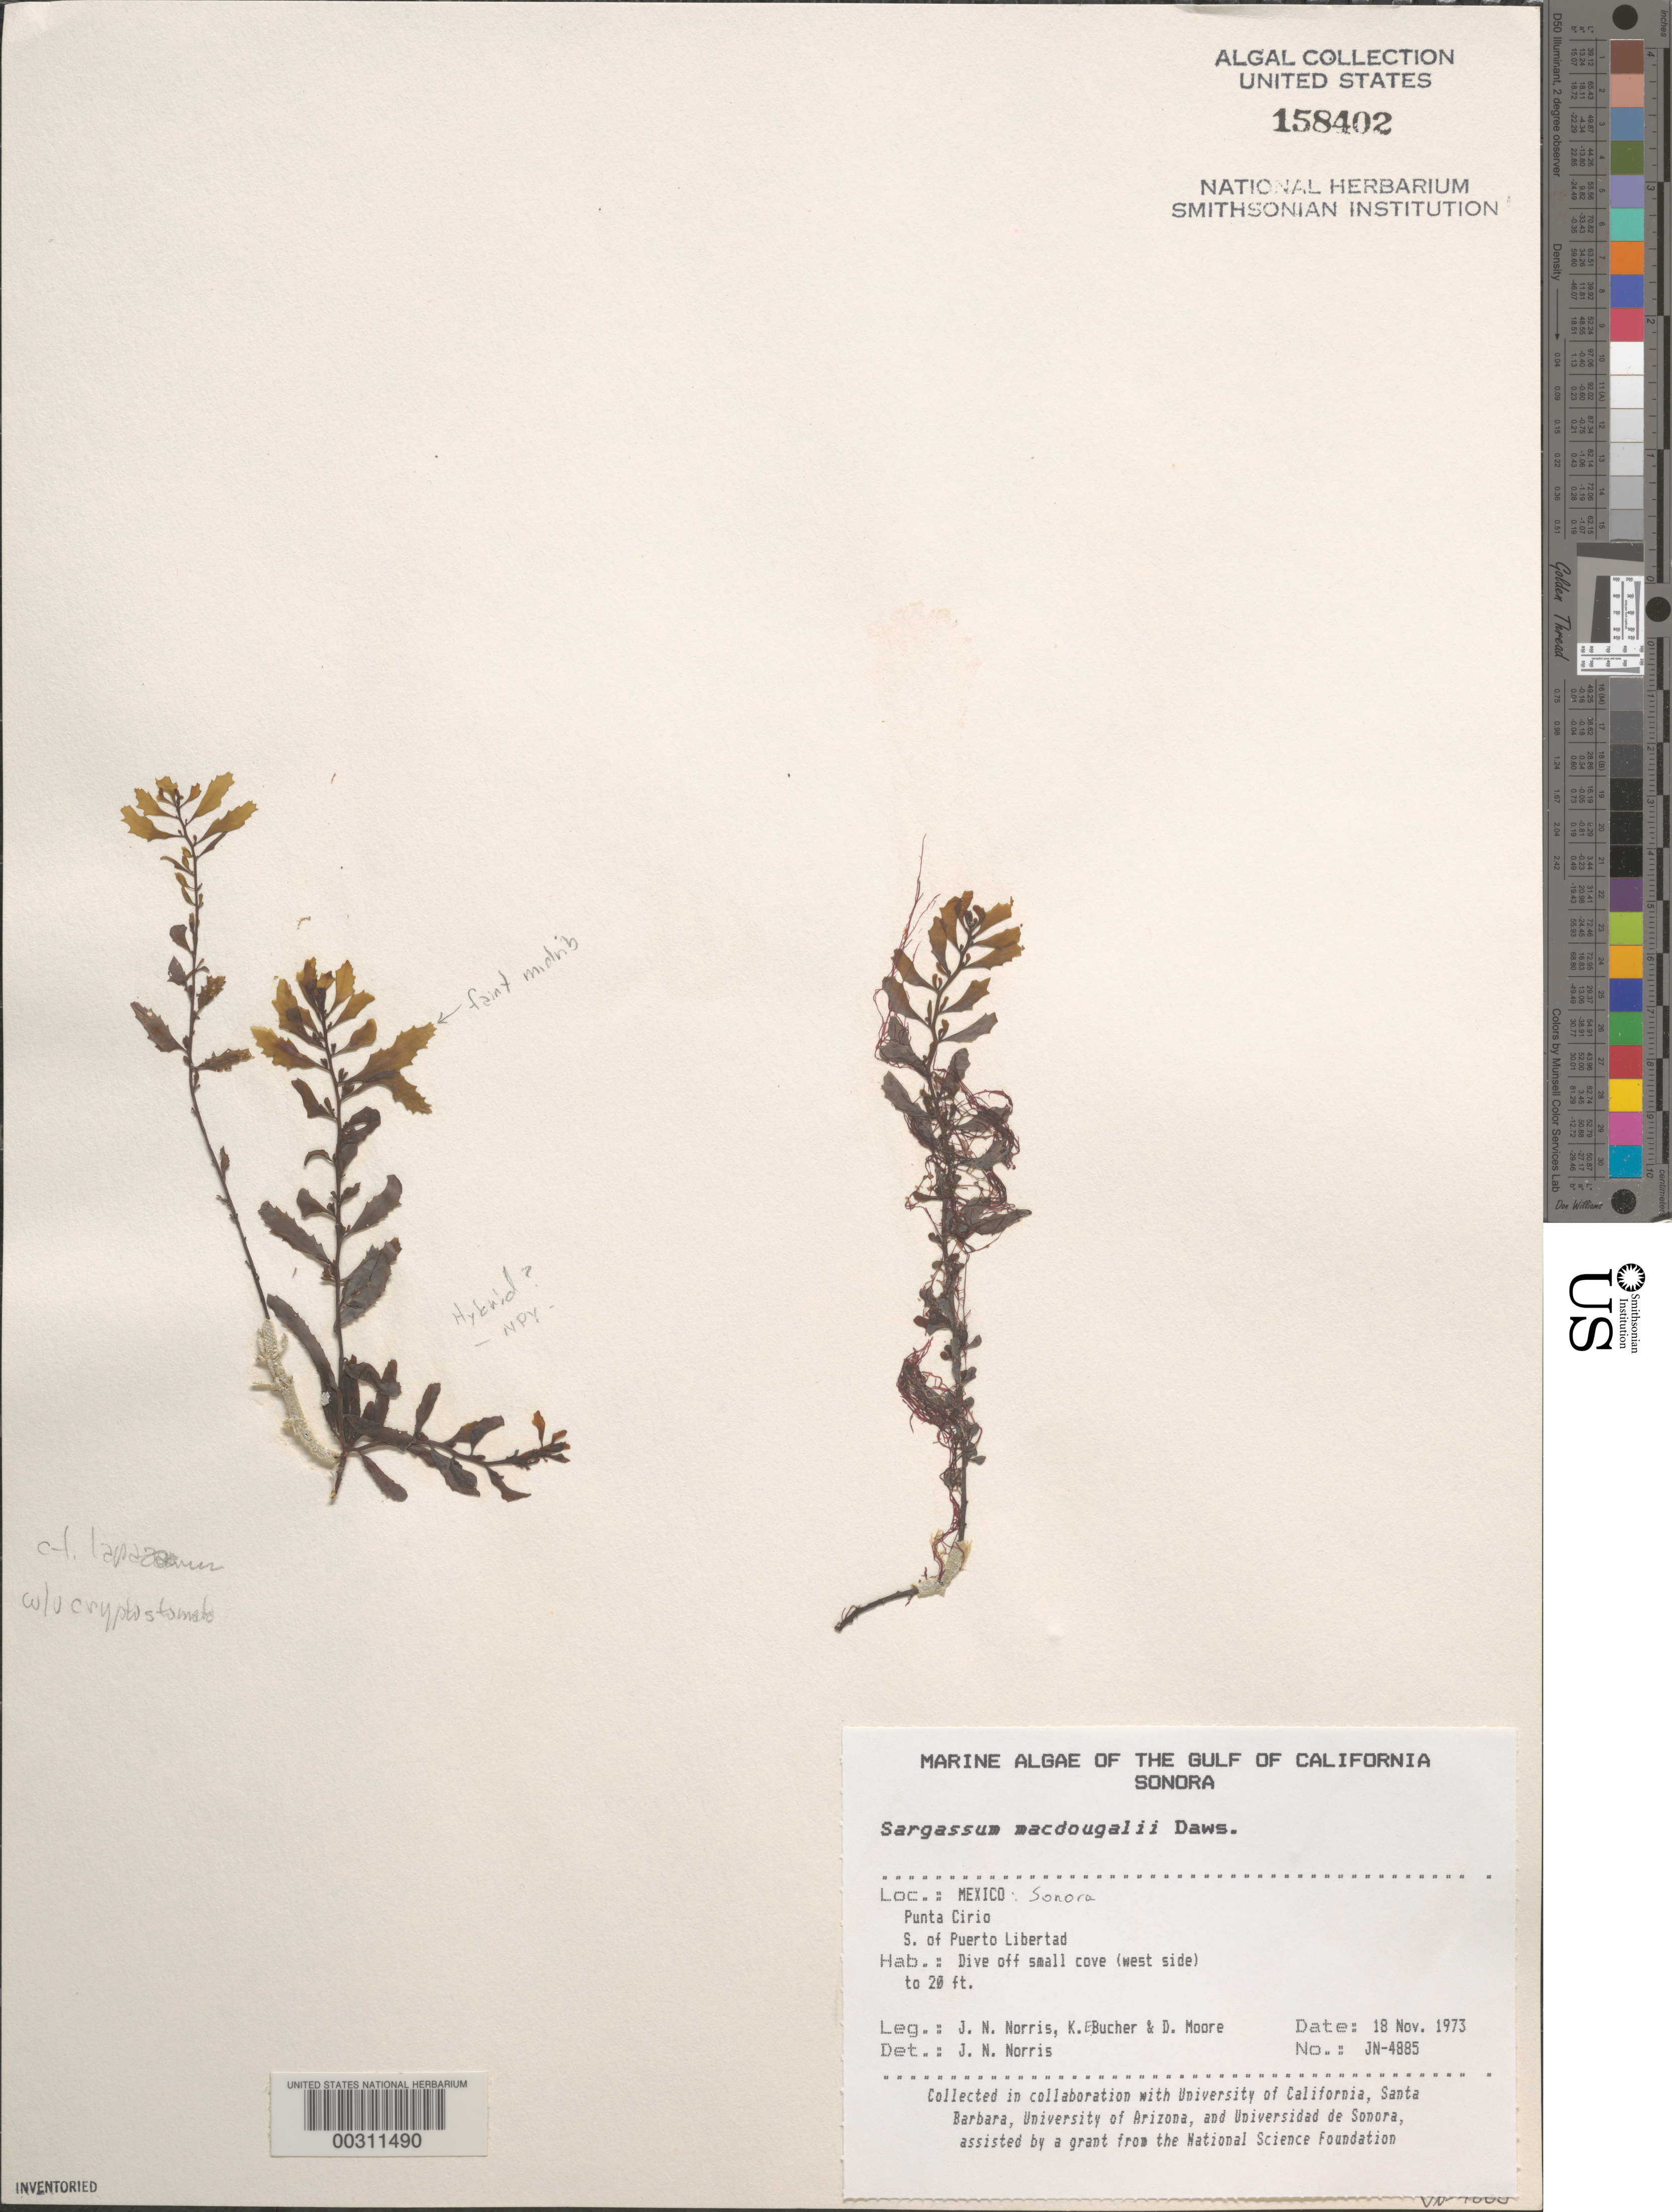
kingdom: Chromista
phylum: Ochrophyta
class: Phaeophyceae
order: Fucales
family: Sargassaceae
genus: Sargassum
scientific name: Sargassum macdougalii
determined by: Norris, James N.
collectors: J. N. Norris, K. E. Bucher & D. Moore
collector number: JN-4885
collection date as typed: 18 Nov 1973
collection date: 1973-11-18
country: Mexico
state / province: Sonora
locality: Punta Cirio south of Puerto Libertad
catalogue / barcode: US 158402